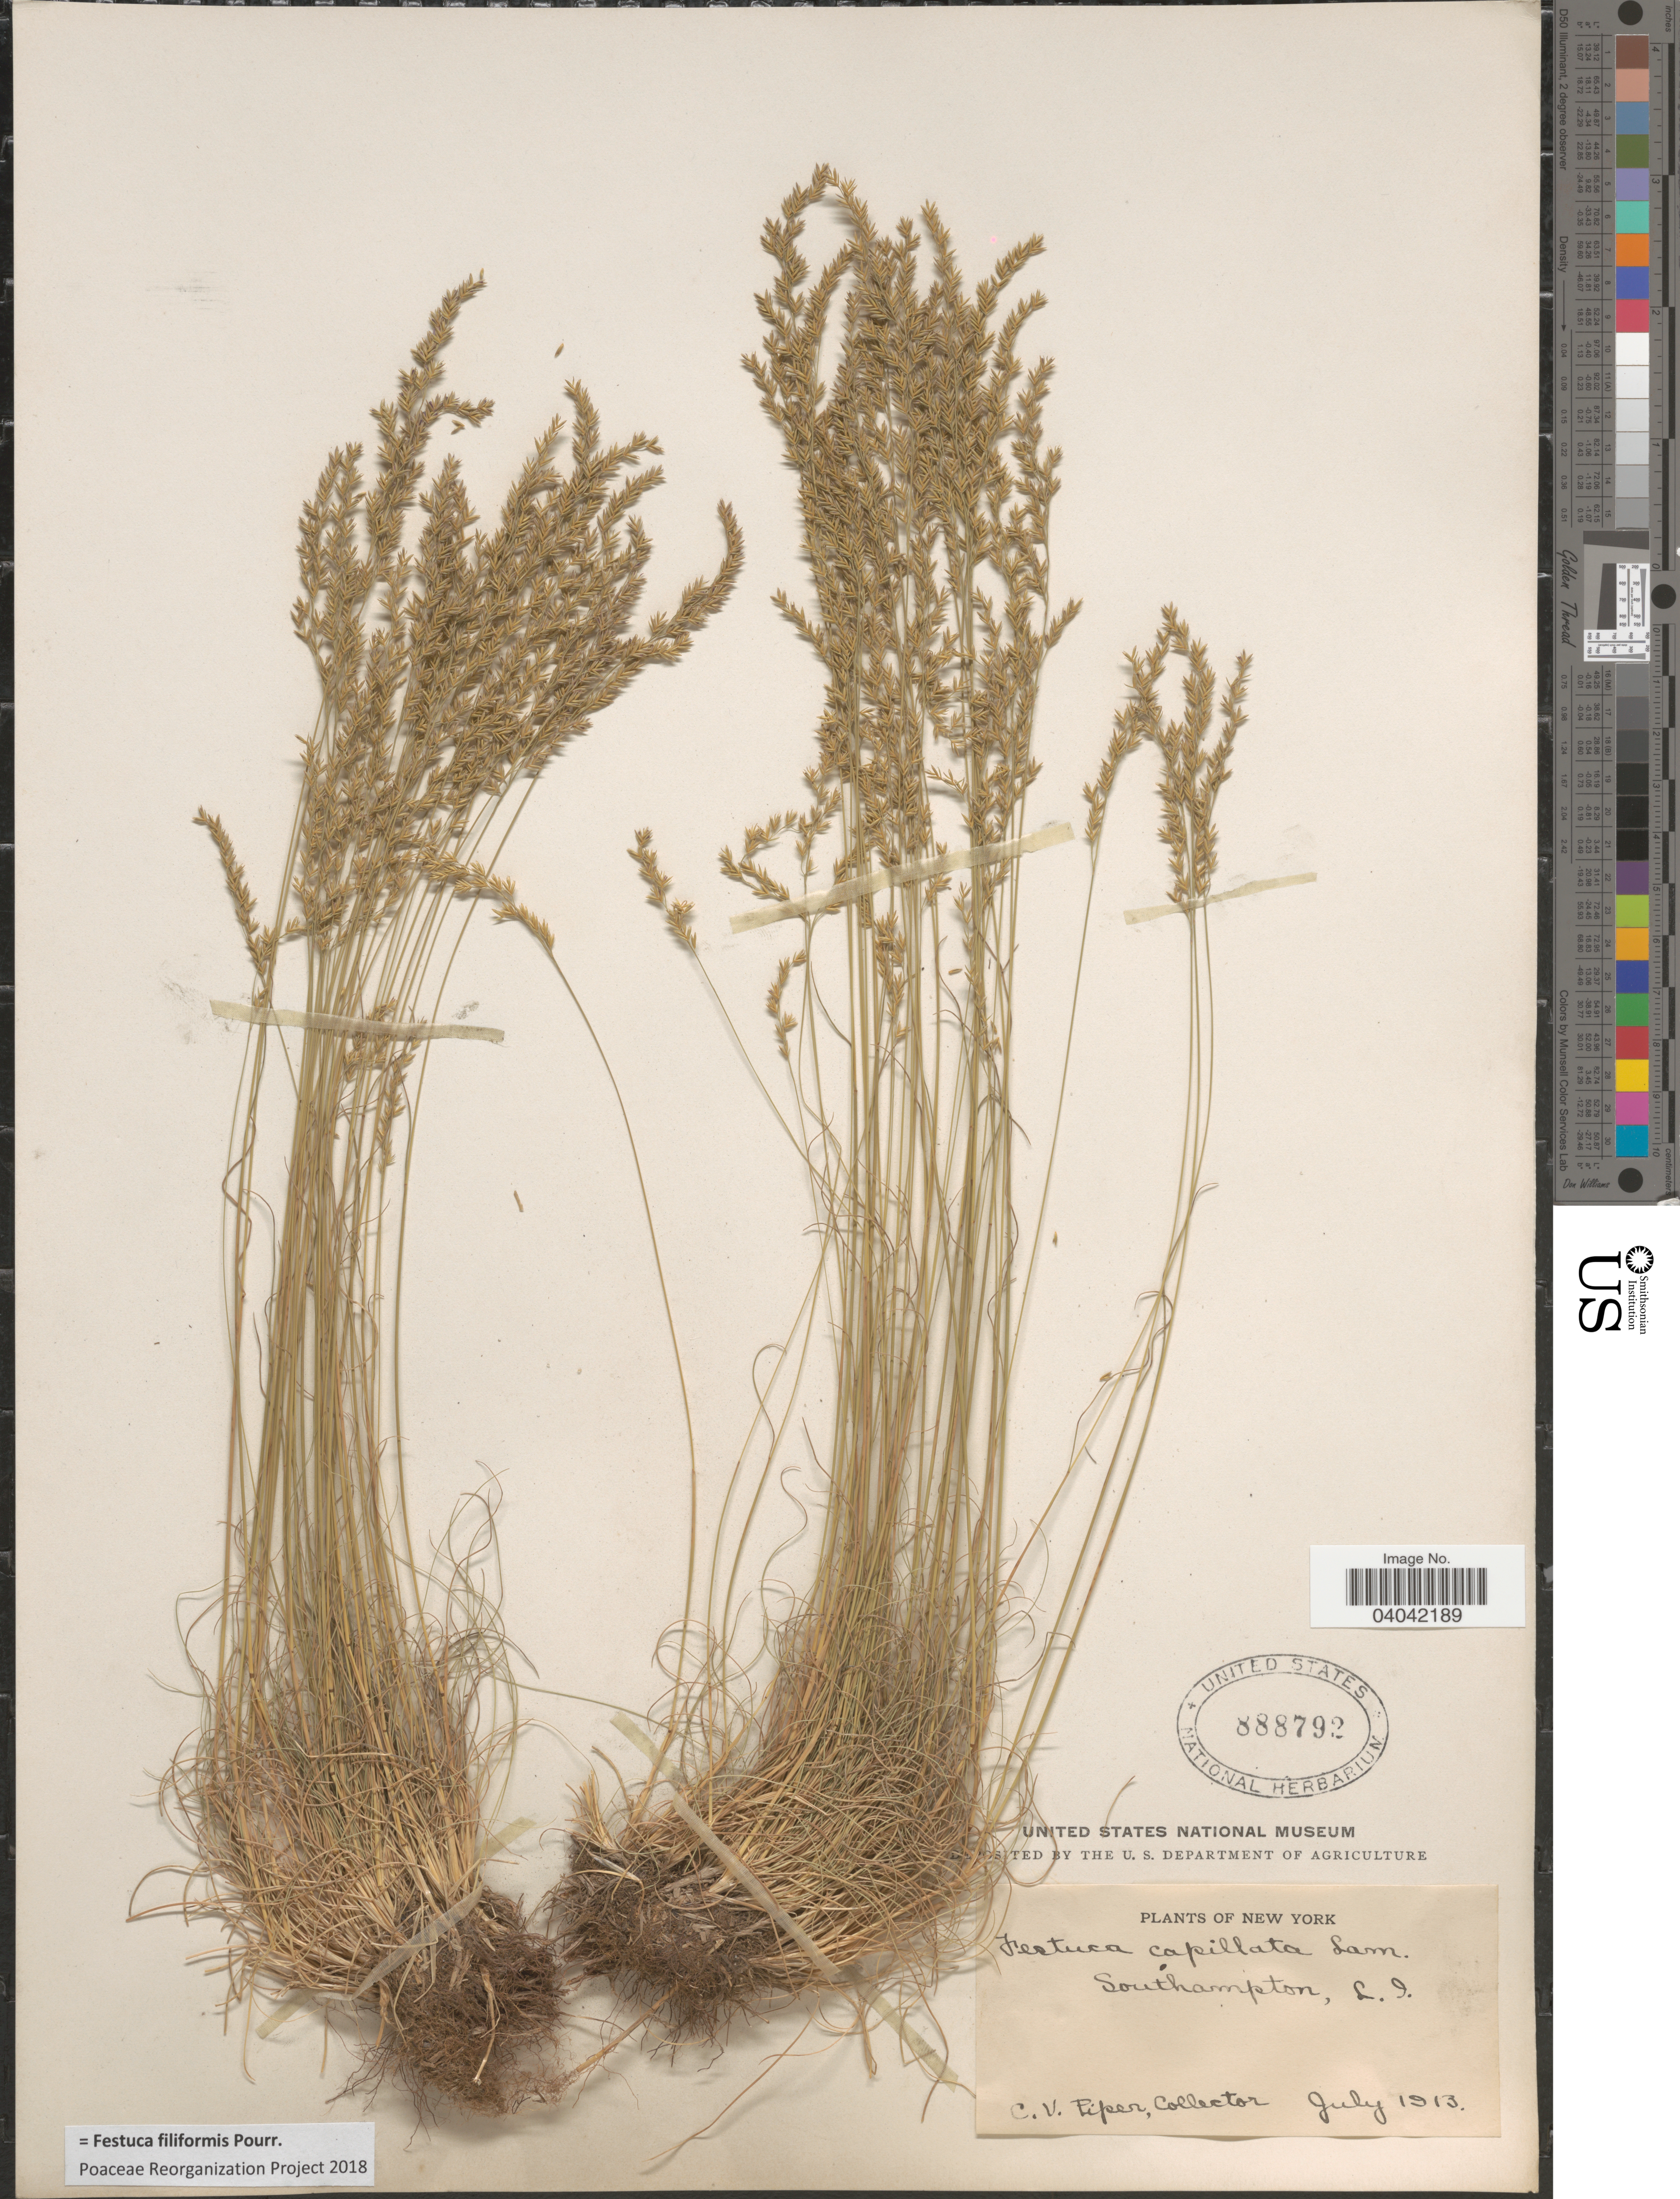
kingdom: Plantae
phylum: Tracheophyta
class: Liliopsida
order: Poales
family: Poaceae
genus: Festuca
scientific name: Festuca filiformis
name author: Pourr.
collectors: C. V. Piper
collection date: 1913-07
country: United States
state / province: New York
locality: Southampton, L. I.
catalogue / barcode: US 888792